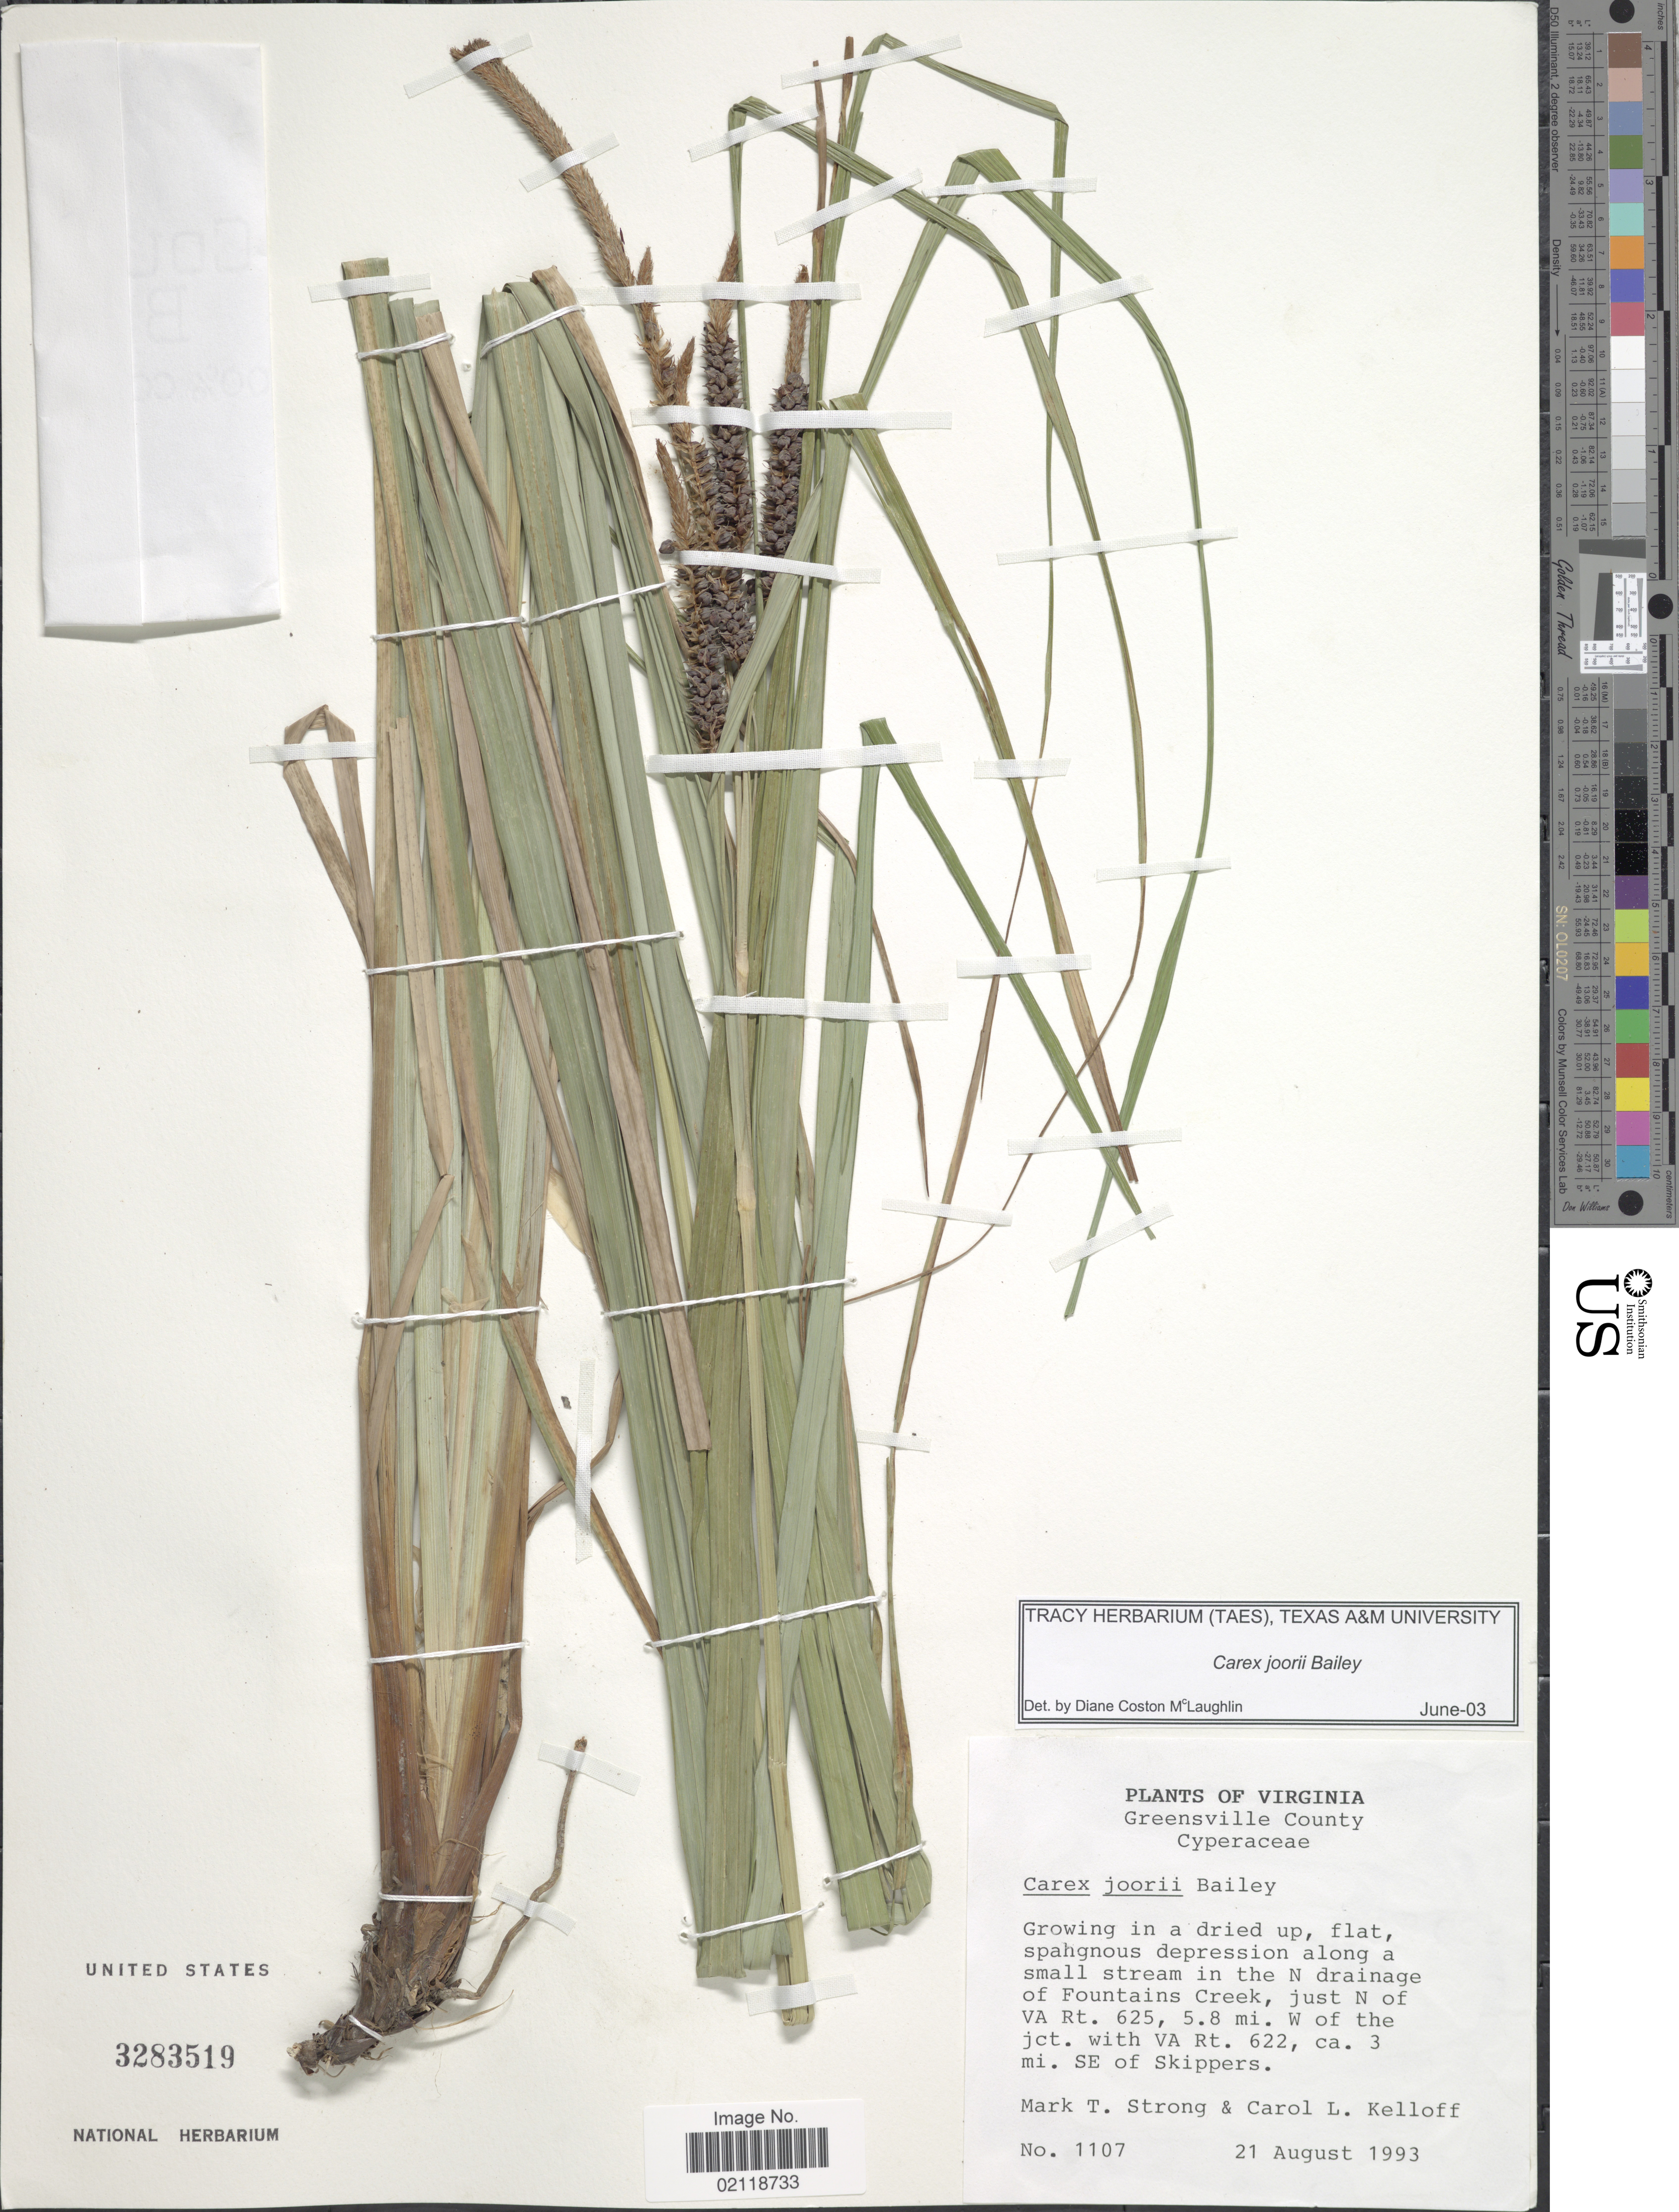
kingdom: Plantae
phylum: Tracheophyta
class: Liliopsida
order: Poales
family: Cyperaceae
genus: Carex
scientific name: Carex joorii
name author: L.H. Bailey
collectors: M. T. Strong & C. L. Kelloff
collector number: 1107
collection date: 1993-08-21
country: United States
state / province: Virginia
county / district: Greensville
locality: Greensville County, in a dried up, flat depression along a small stream in the N drainage of Fountains Creek, just N of VA Rt. 625, 5.8 mi. W of the jct. with VA Rt. 622, ca. 3 mi. SE of Skippers.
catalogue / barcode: US 3283519